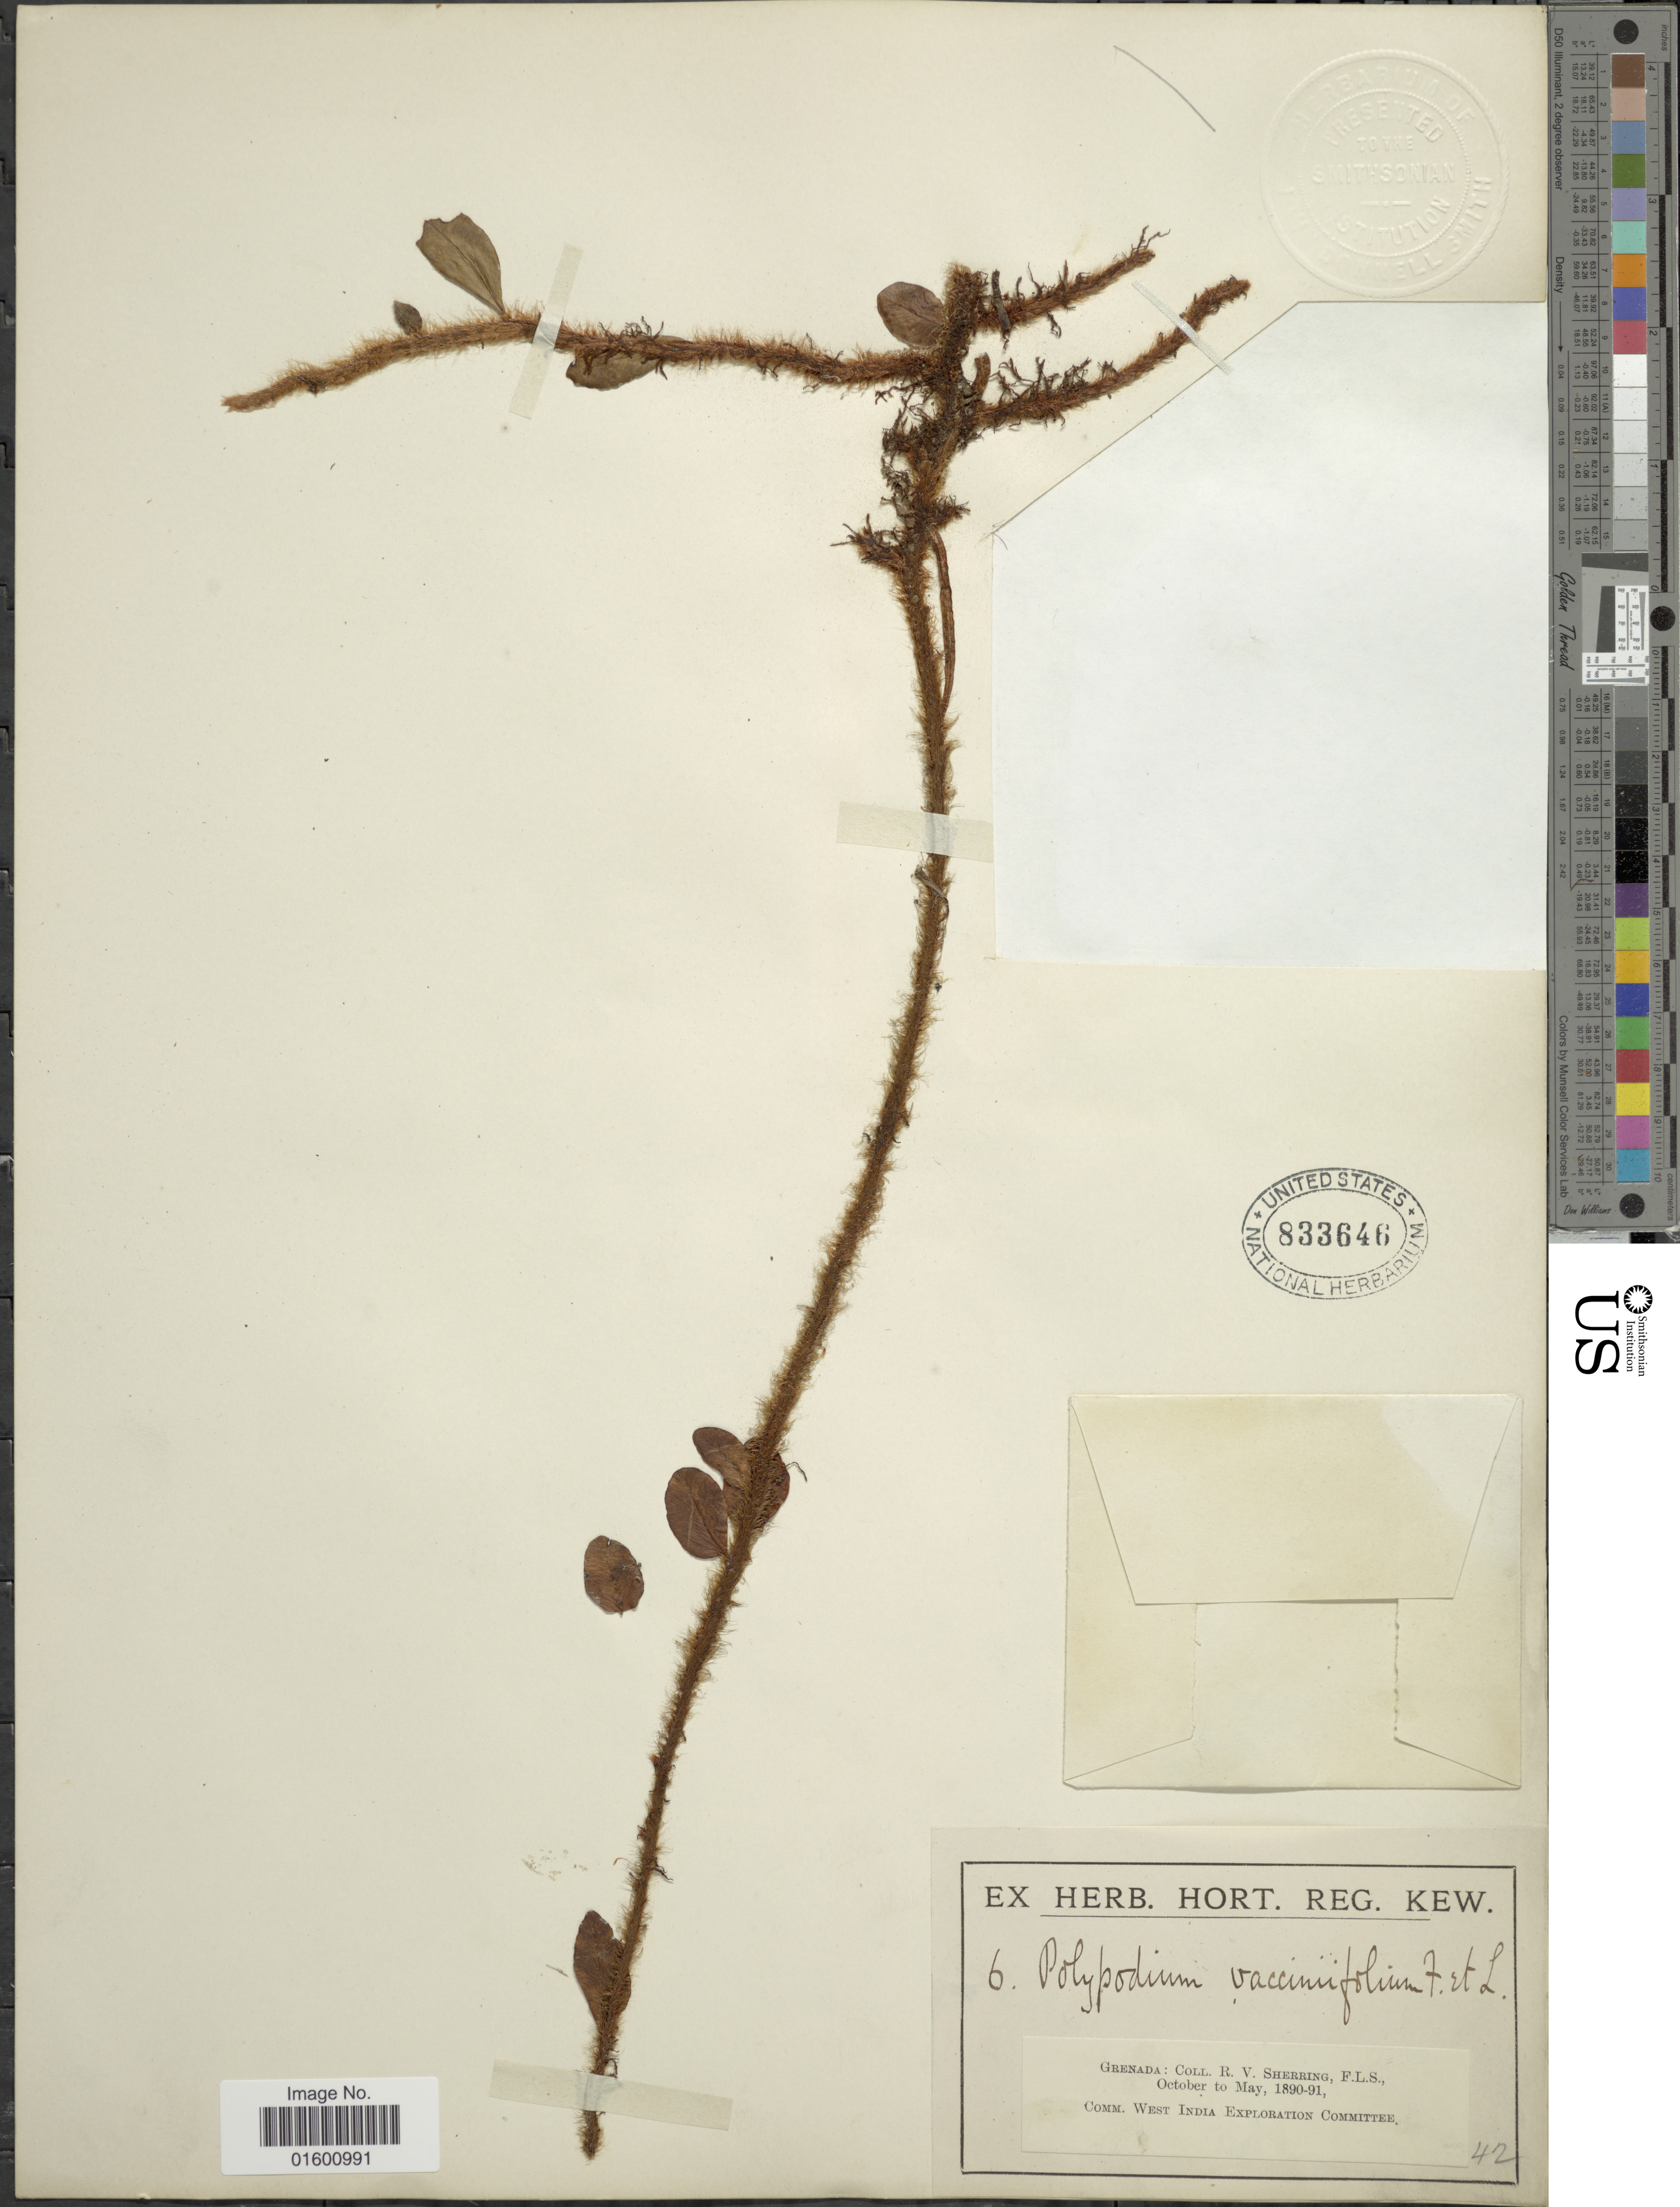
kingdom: Plantae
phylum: Tracheophyta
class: Polypodiopsida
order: Polypodiales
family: Polypodiaceae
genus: Microgramma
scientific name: Microgramma vaccinifolia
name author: (Langsd. & Fisch.) Copel.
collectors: R. Sherring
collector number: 42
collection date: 1890-10/1891-05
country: Grenada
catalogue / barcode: US 833646